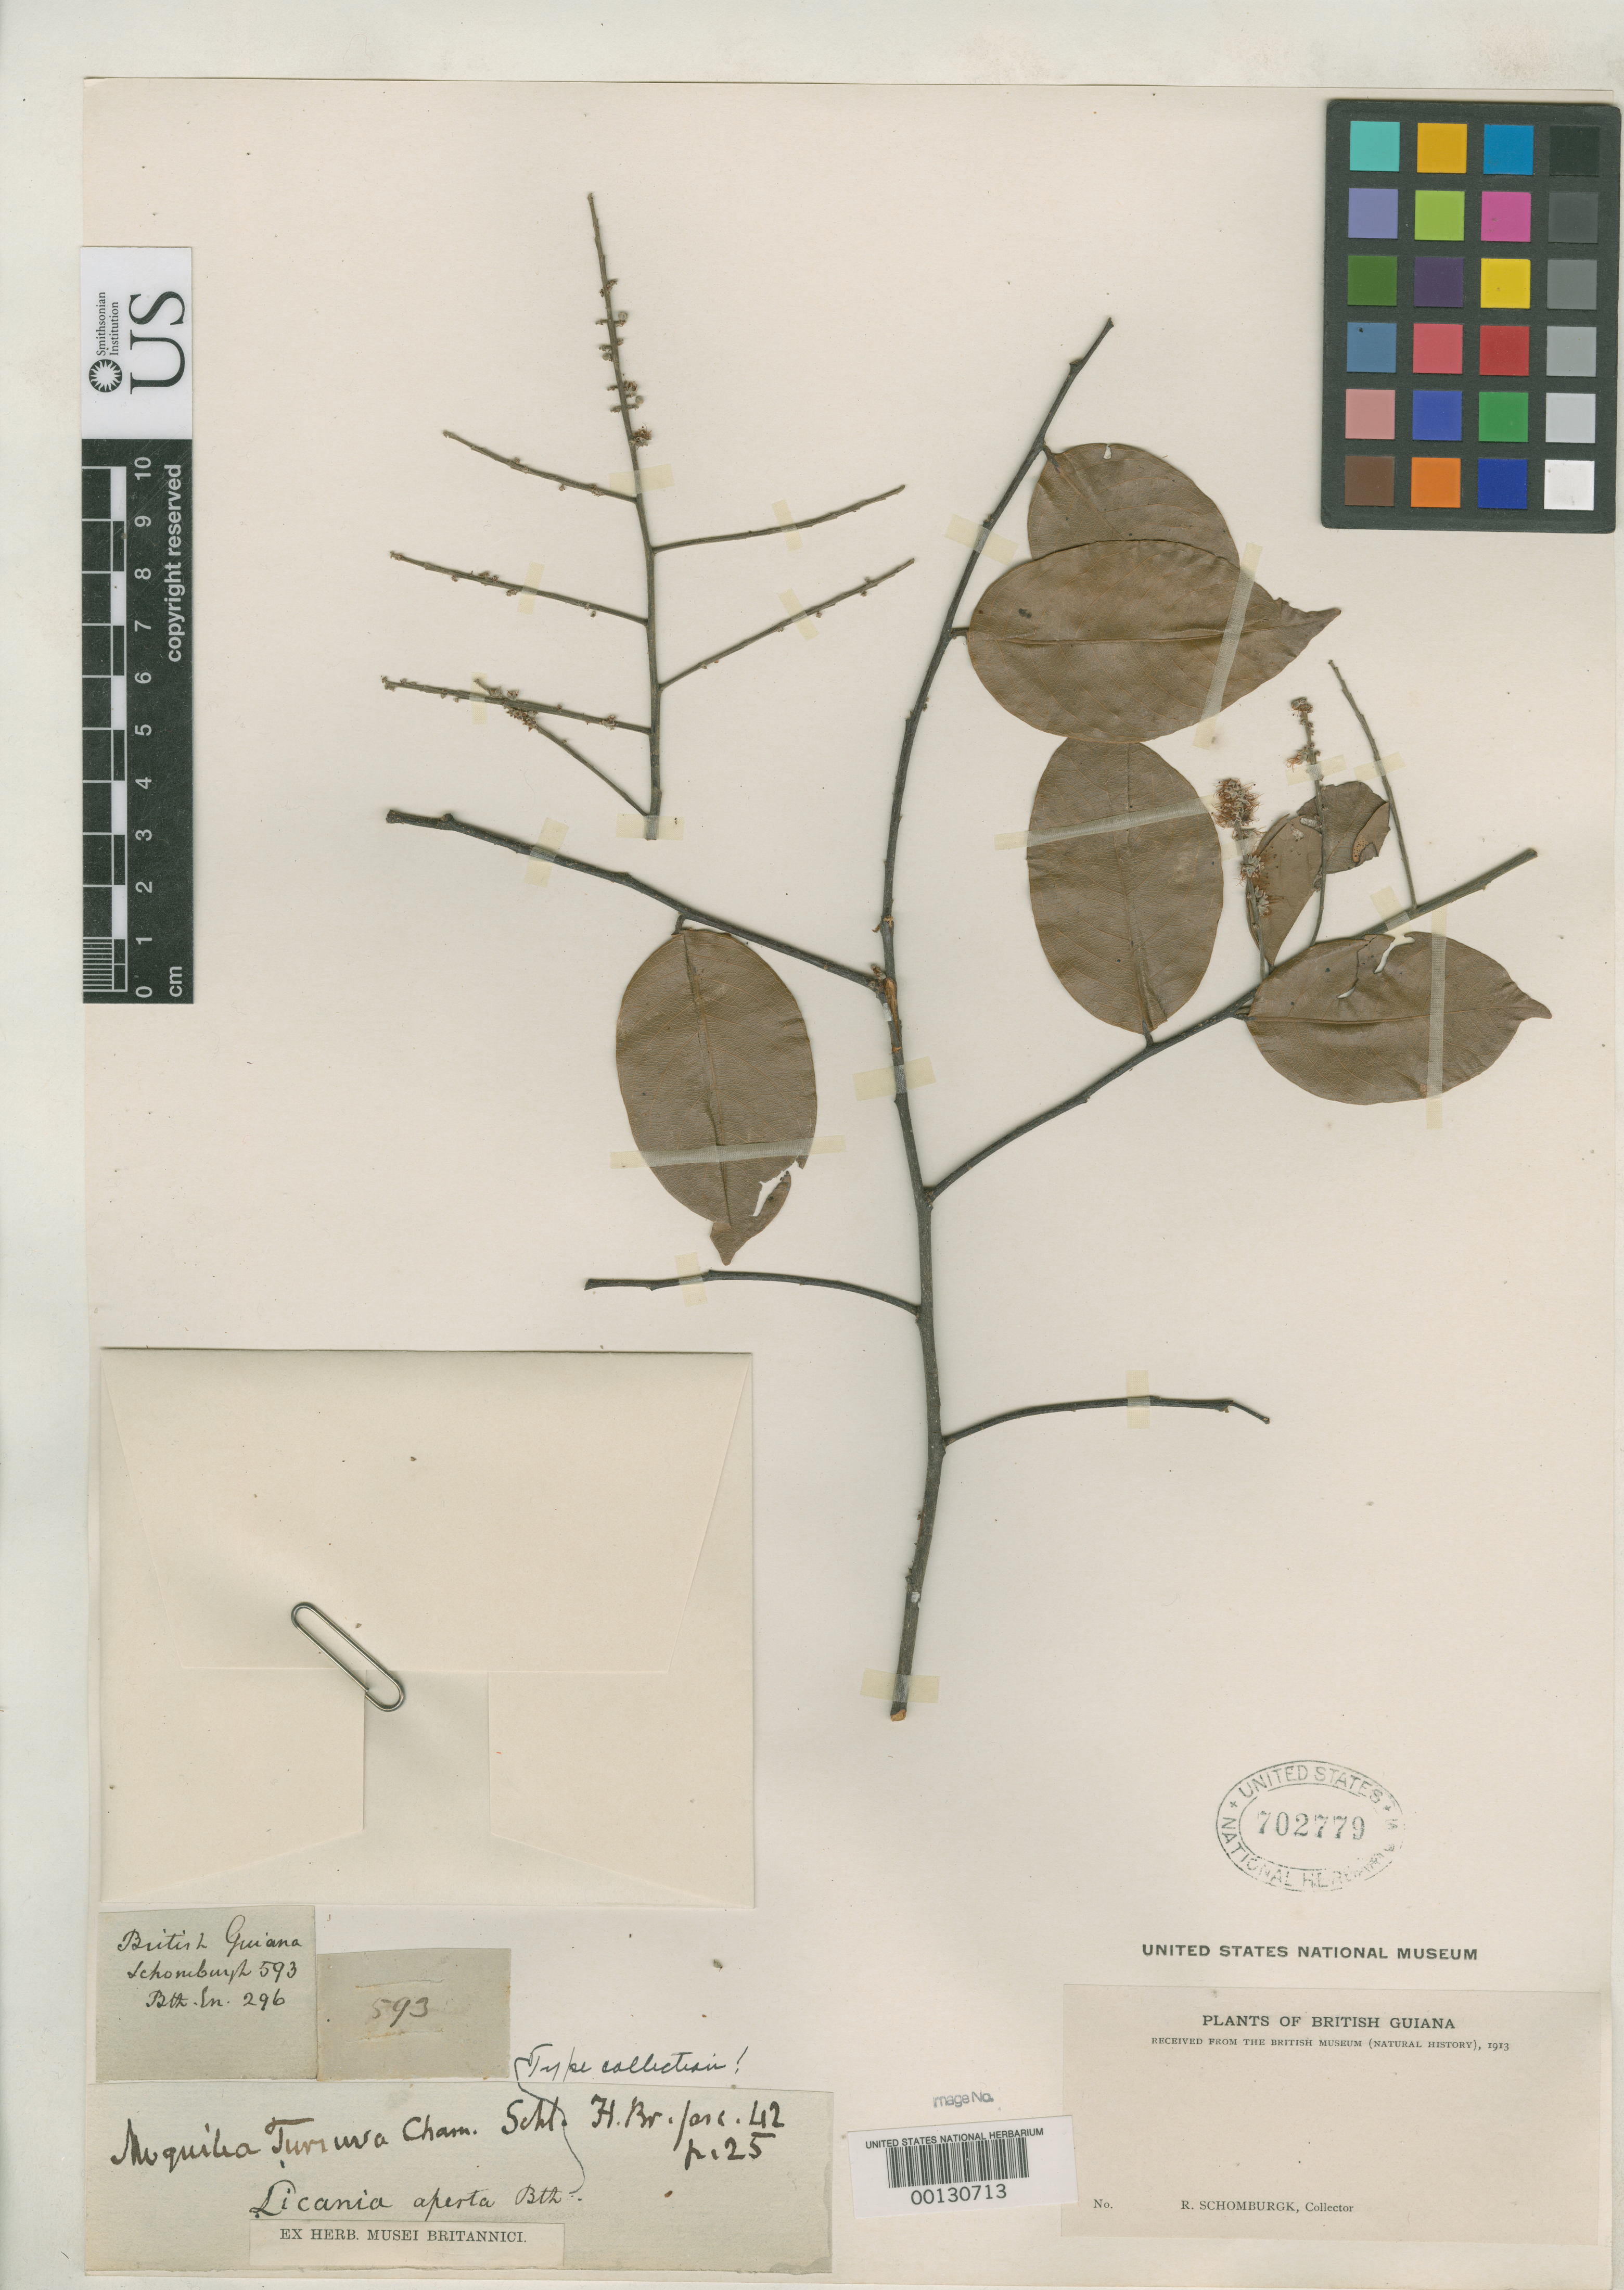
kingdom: Plantae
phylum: Tracheophyta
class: Magnoliopsida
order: Malpighiales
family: Chrysobalanaceae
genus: Licania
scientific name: Licania aperta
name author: Benth.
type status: Isotype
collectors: R. H. Schomburgk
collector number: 593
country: Guyana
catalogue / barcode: US 702779